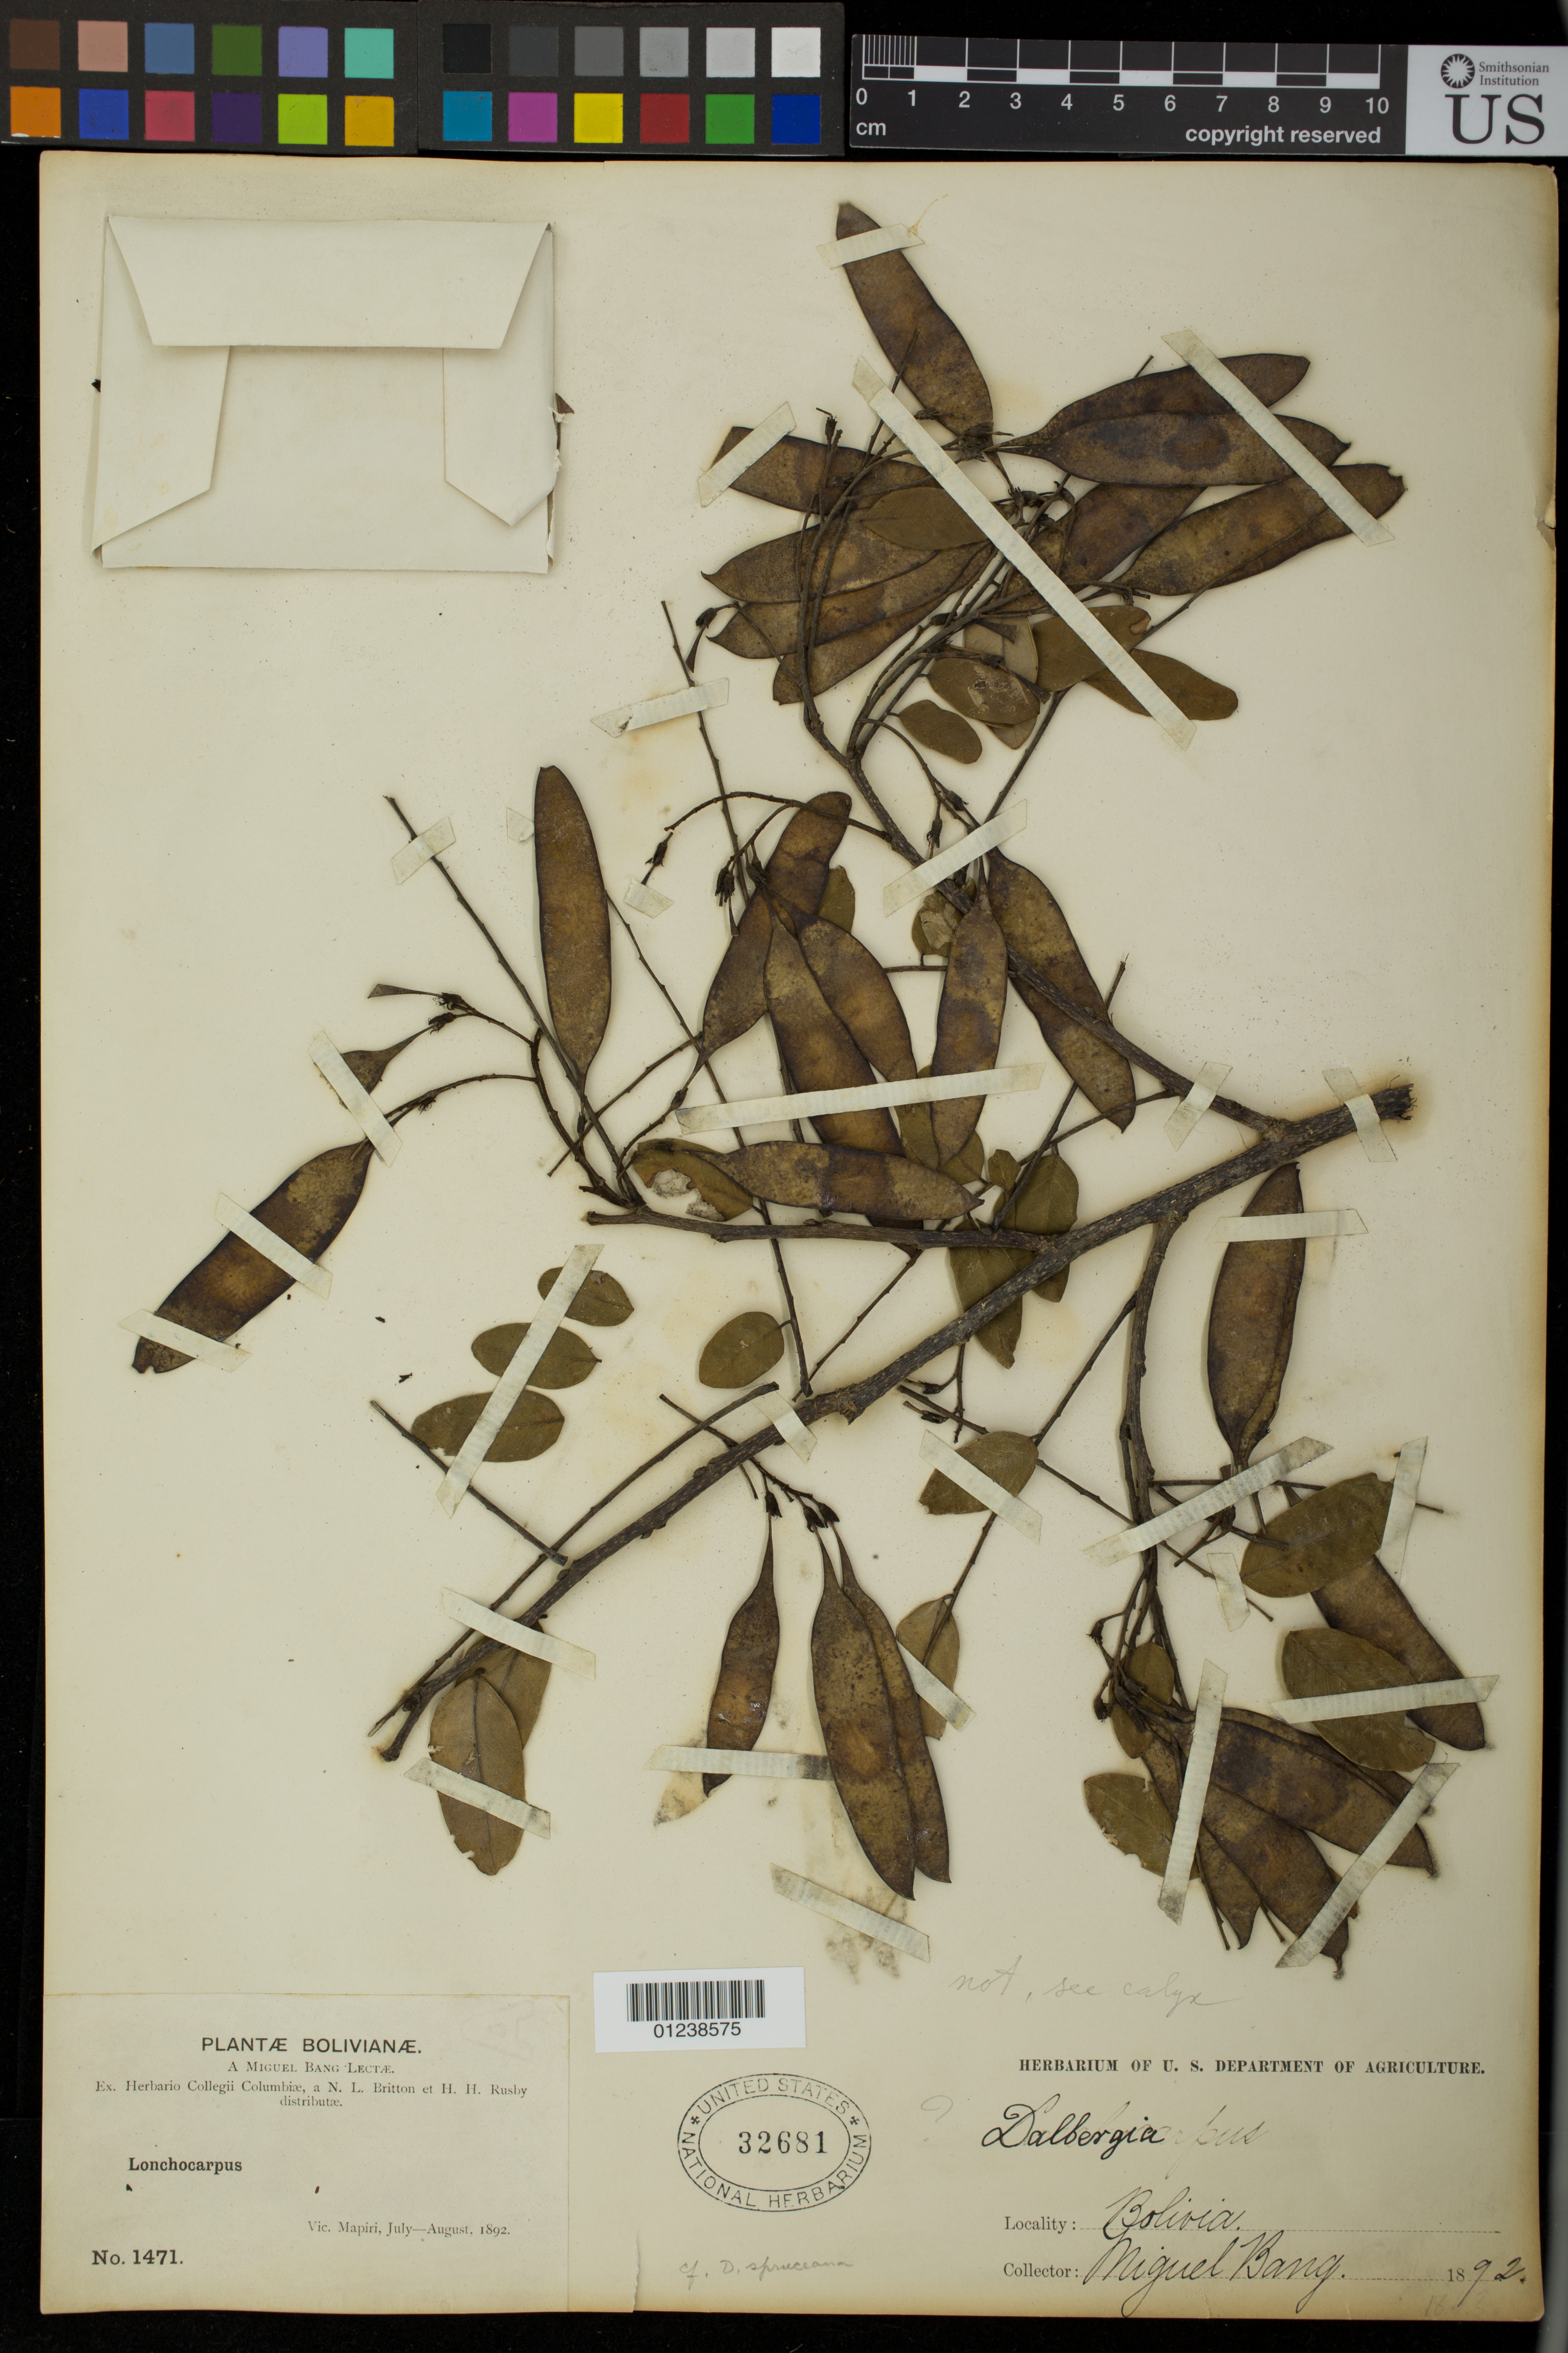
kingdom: Plantae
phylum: Tracheophyta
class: Magnoliopsida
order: Fabales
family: Fabaceae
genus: Dalbergia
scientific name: Dalbergia spruceana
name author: Benth.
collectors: M. Bang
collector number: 1471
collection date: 1892-07/1892-08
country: Bolivia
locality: Vic. Mapiri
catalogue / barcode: US 32681